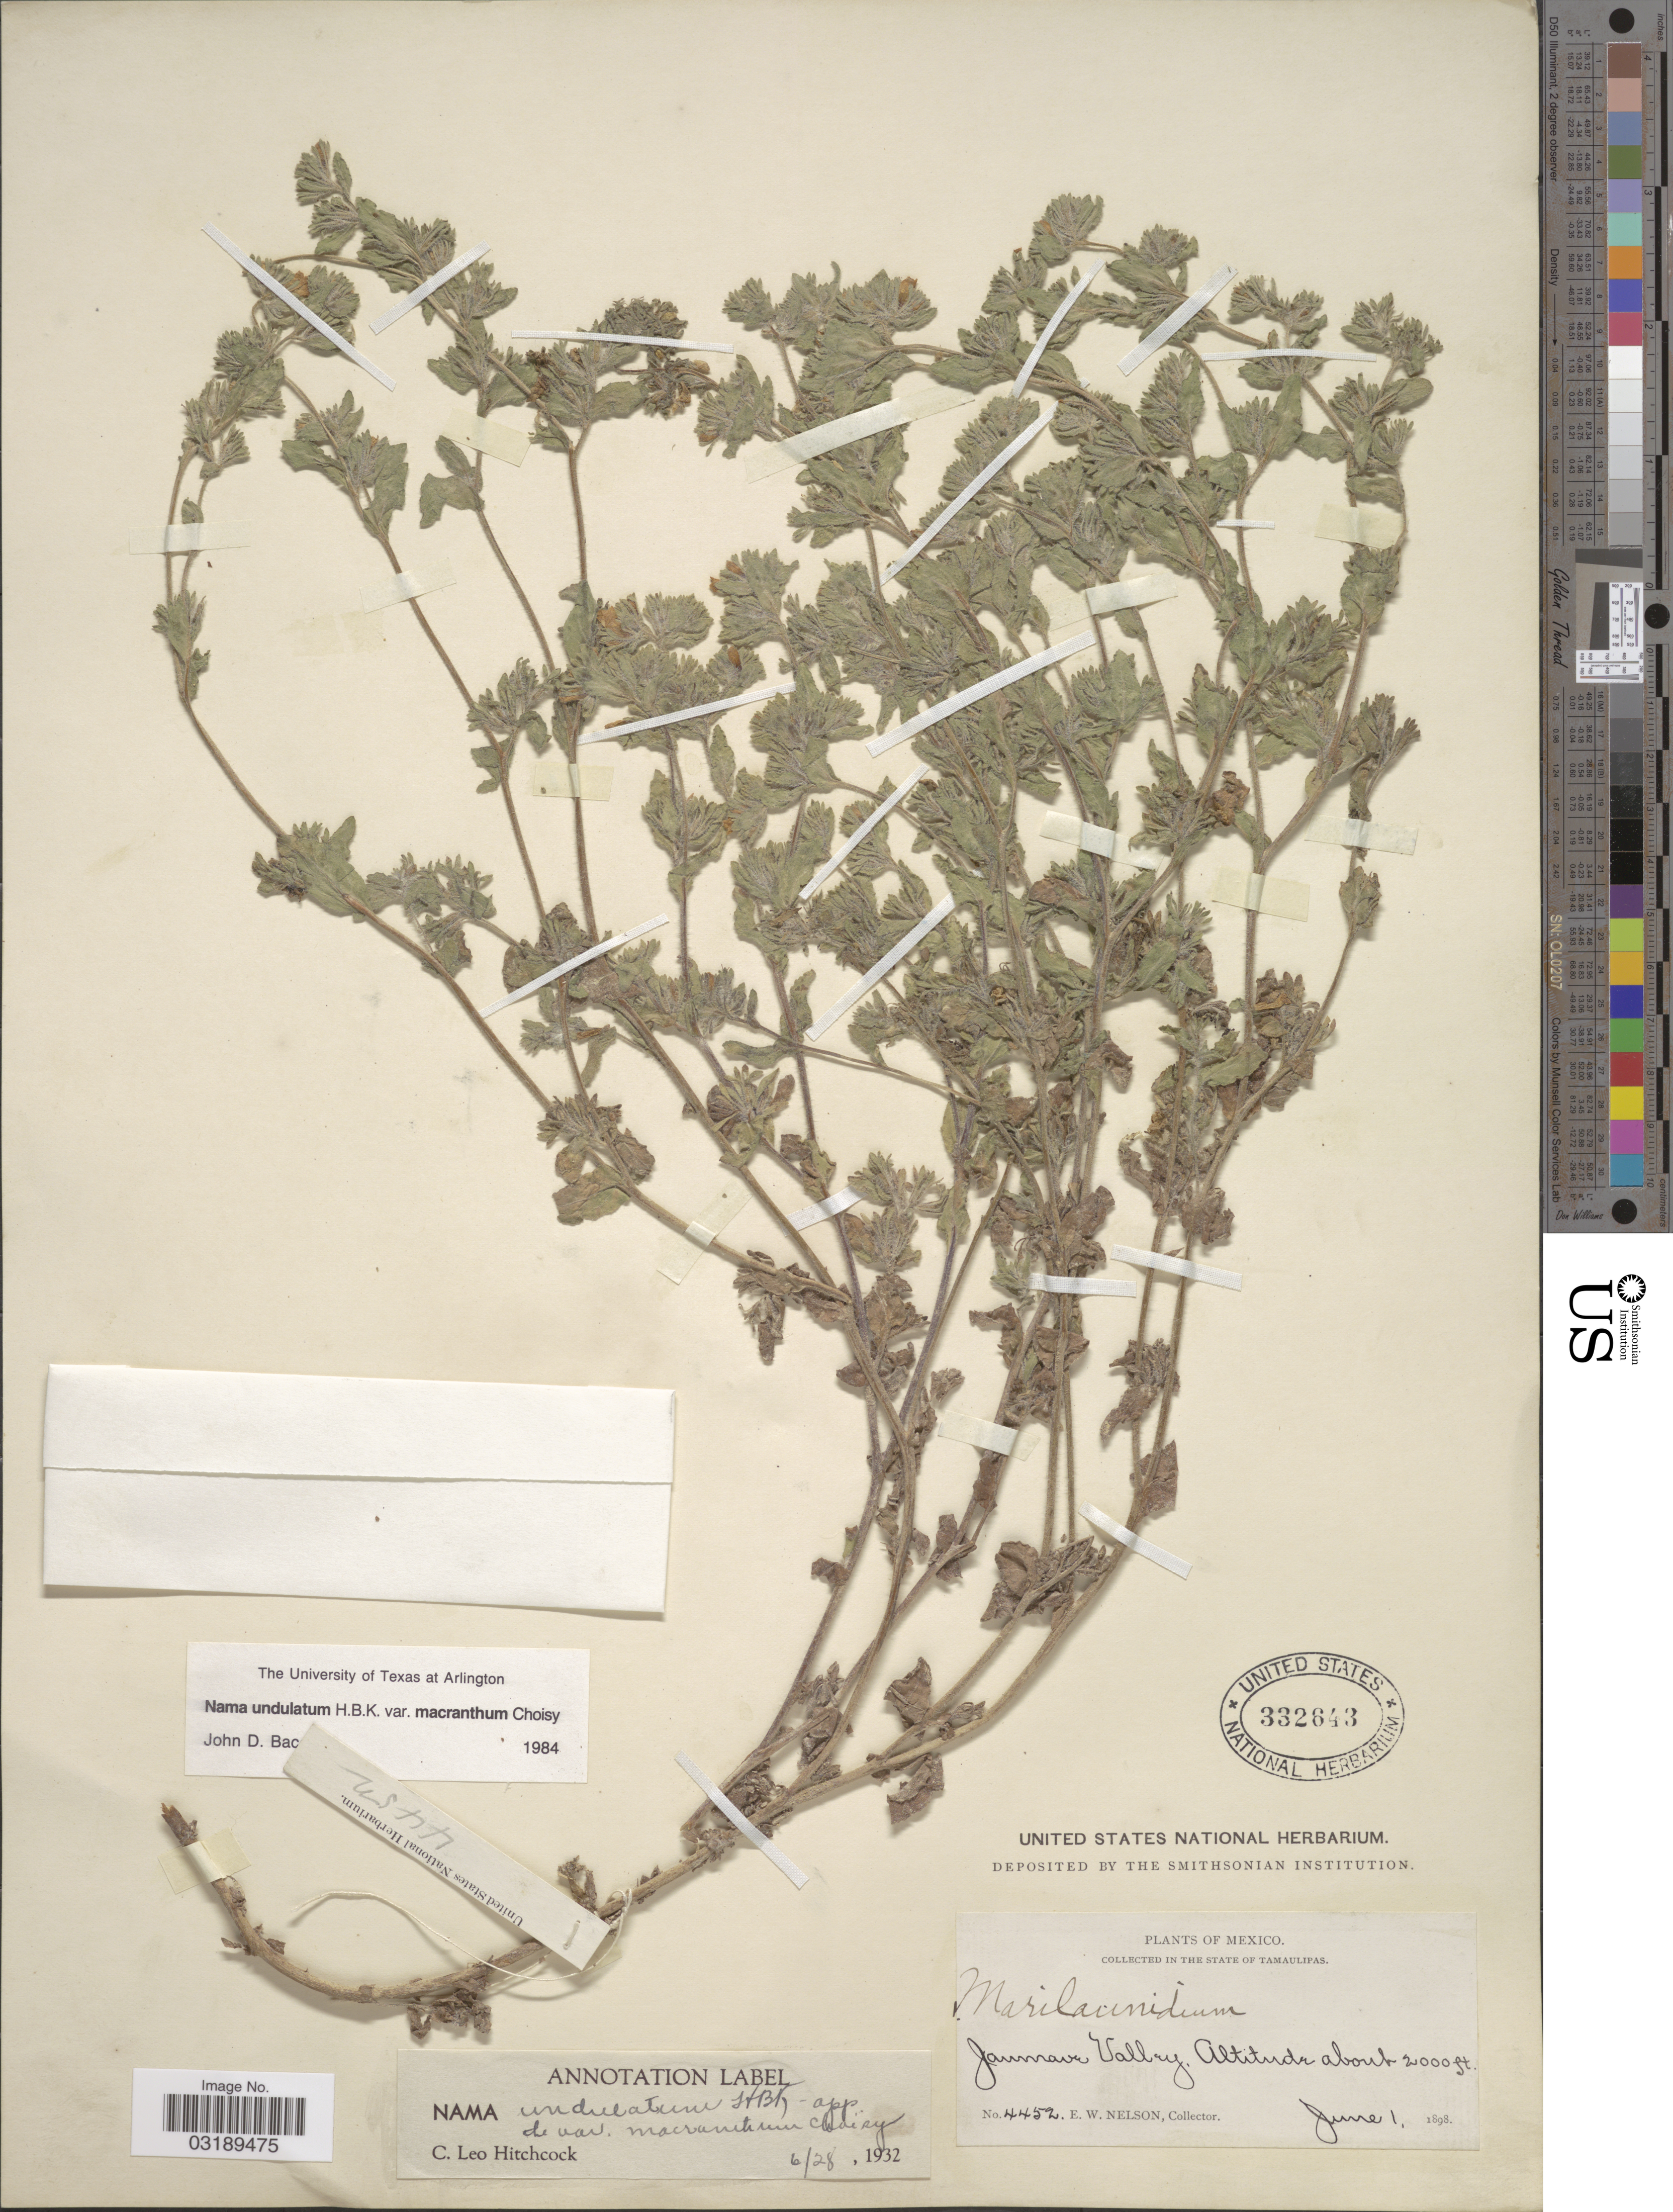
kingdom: Plantae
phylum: Tracheophyta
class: Magnoliopsida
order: Boraginales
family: Namaceae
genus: Nama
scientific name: Nama undulatum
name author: Kunth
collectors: E. W. Nelson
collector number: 4452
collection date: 1898-06-01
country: Mexico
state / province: Tamaulipas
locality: Jaumave Valley.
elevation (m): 610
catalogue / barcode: US 332643